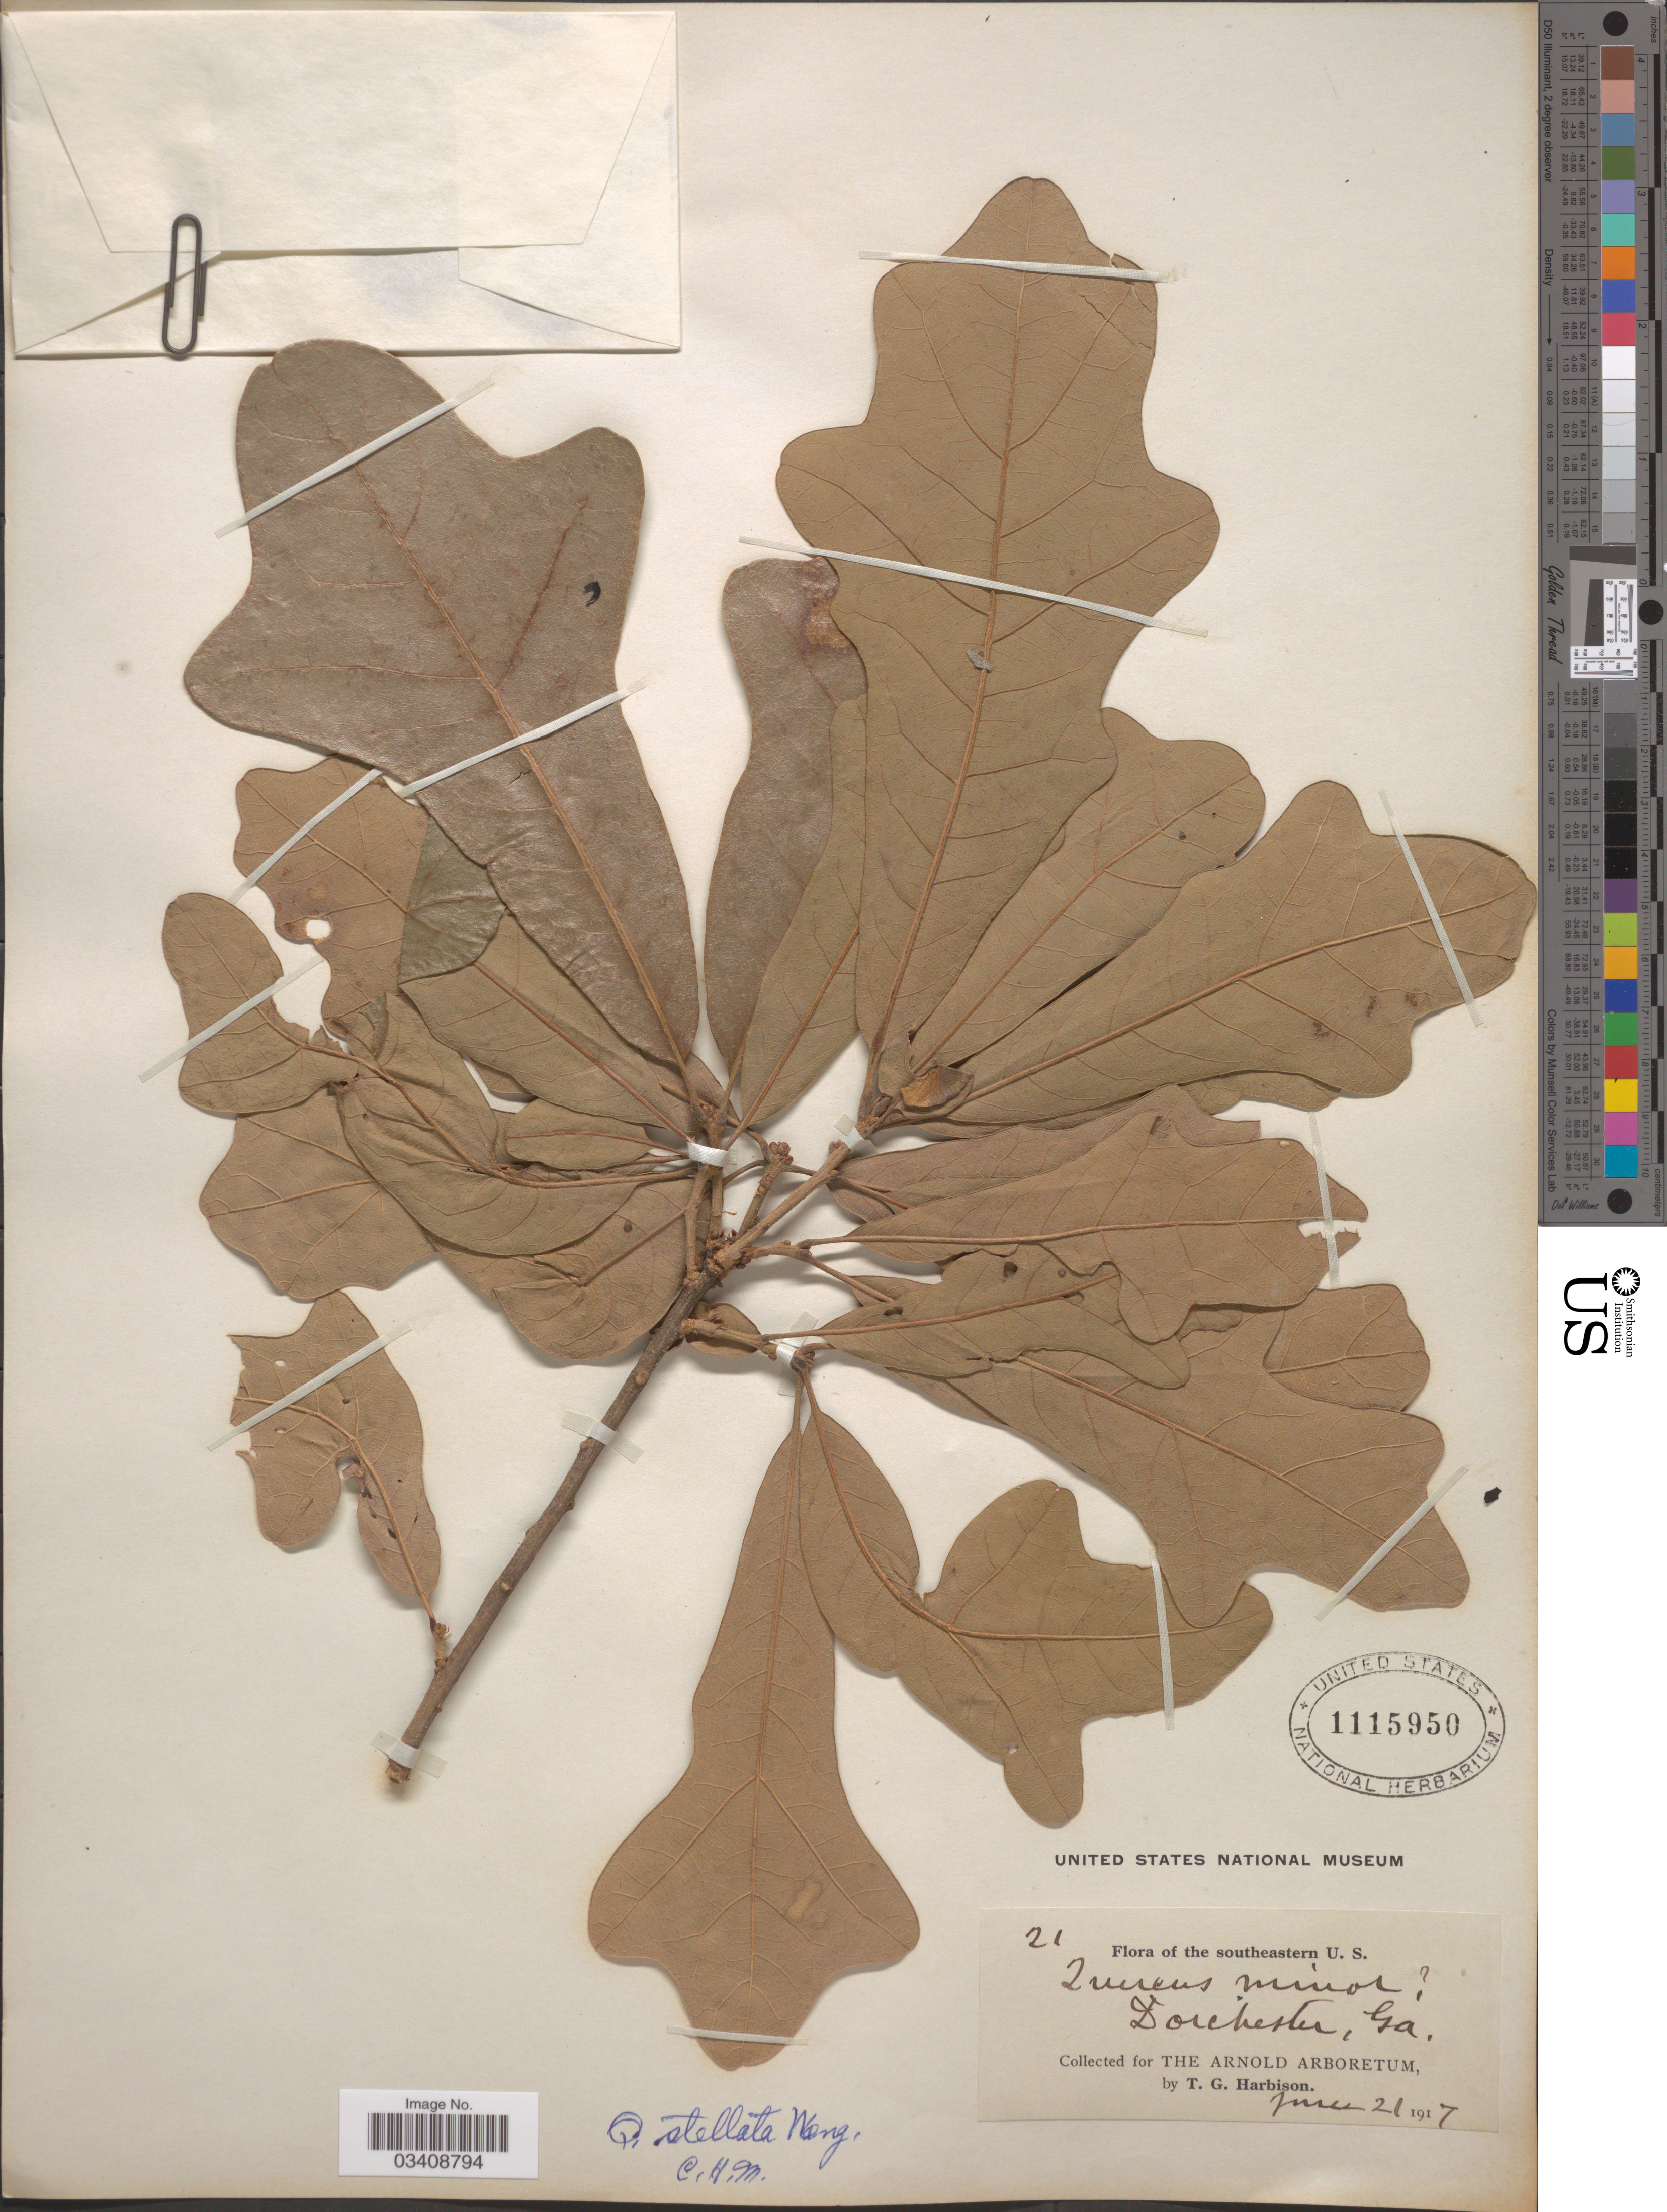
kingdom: Plantae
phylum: Tracheophyta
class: Magnoliopsida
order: Fagales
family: Fagaceae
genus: Quercus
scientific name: Quercus stellata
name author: Wangenh.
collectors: T. Harbison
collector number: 21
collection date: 1917-06-21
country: United States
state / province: Georgia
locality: The Southeastern U. S. Dorchester.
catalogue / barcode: US 1115950